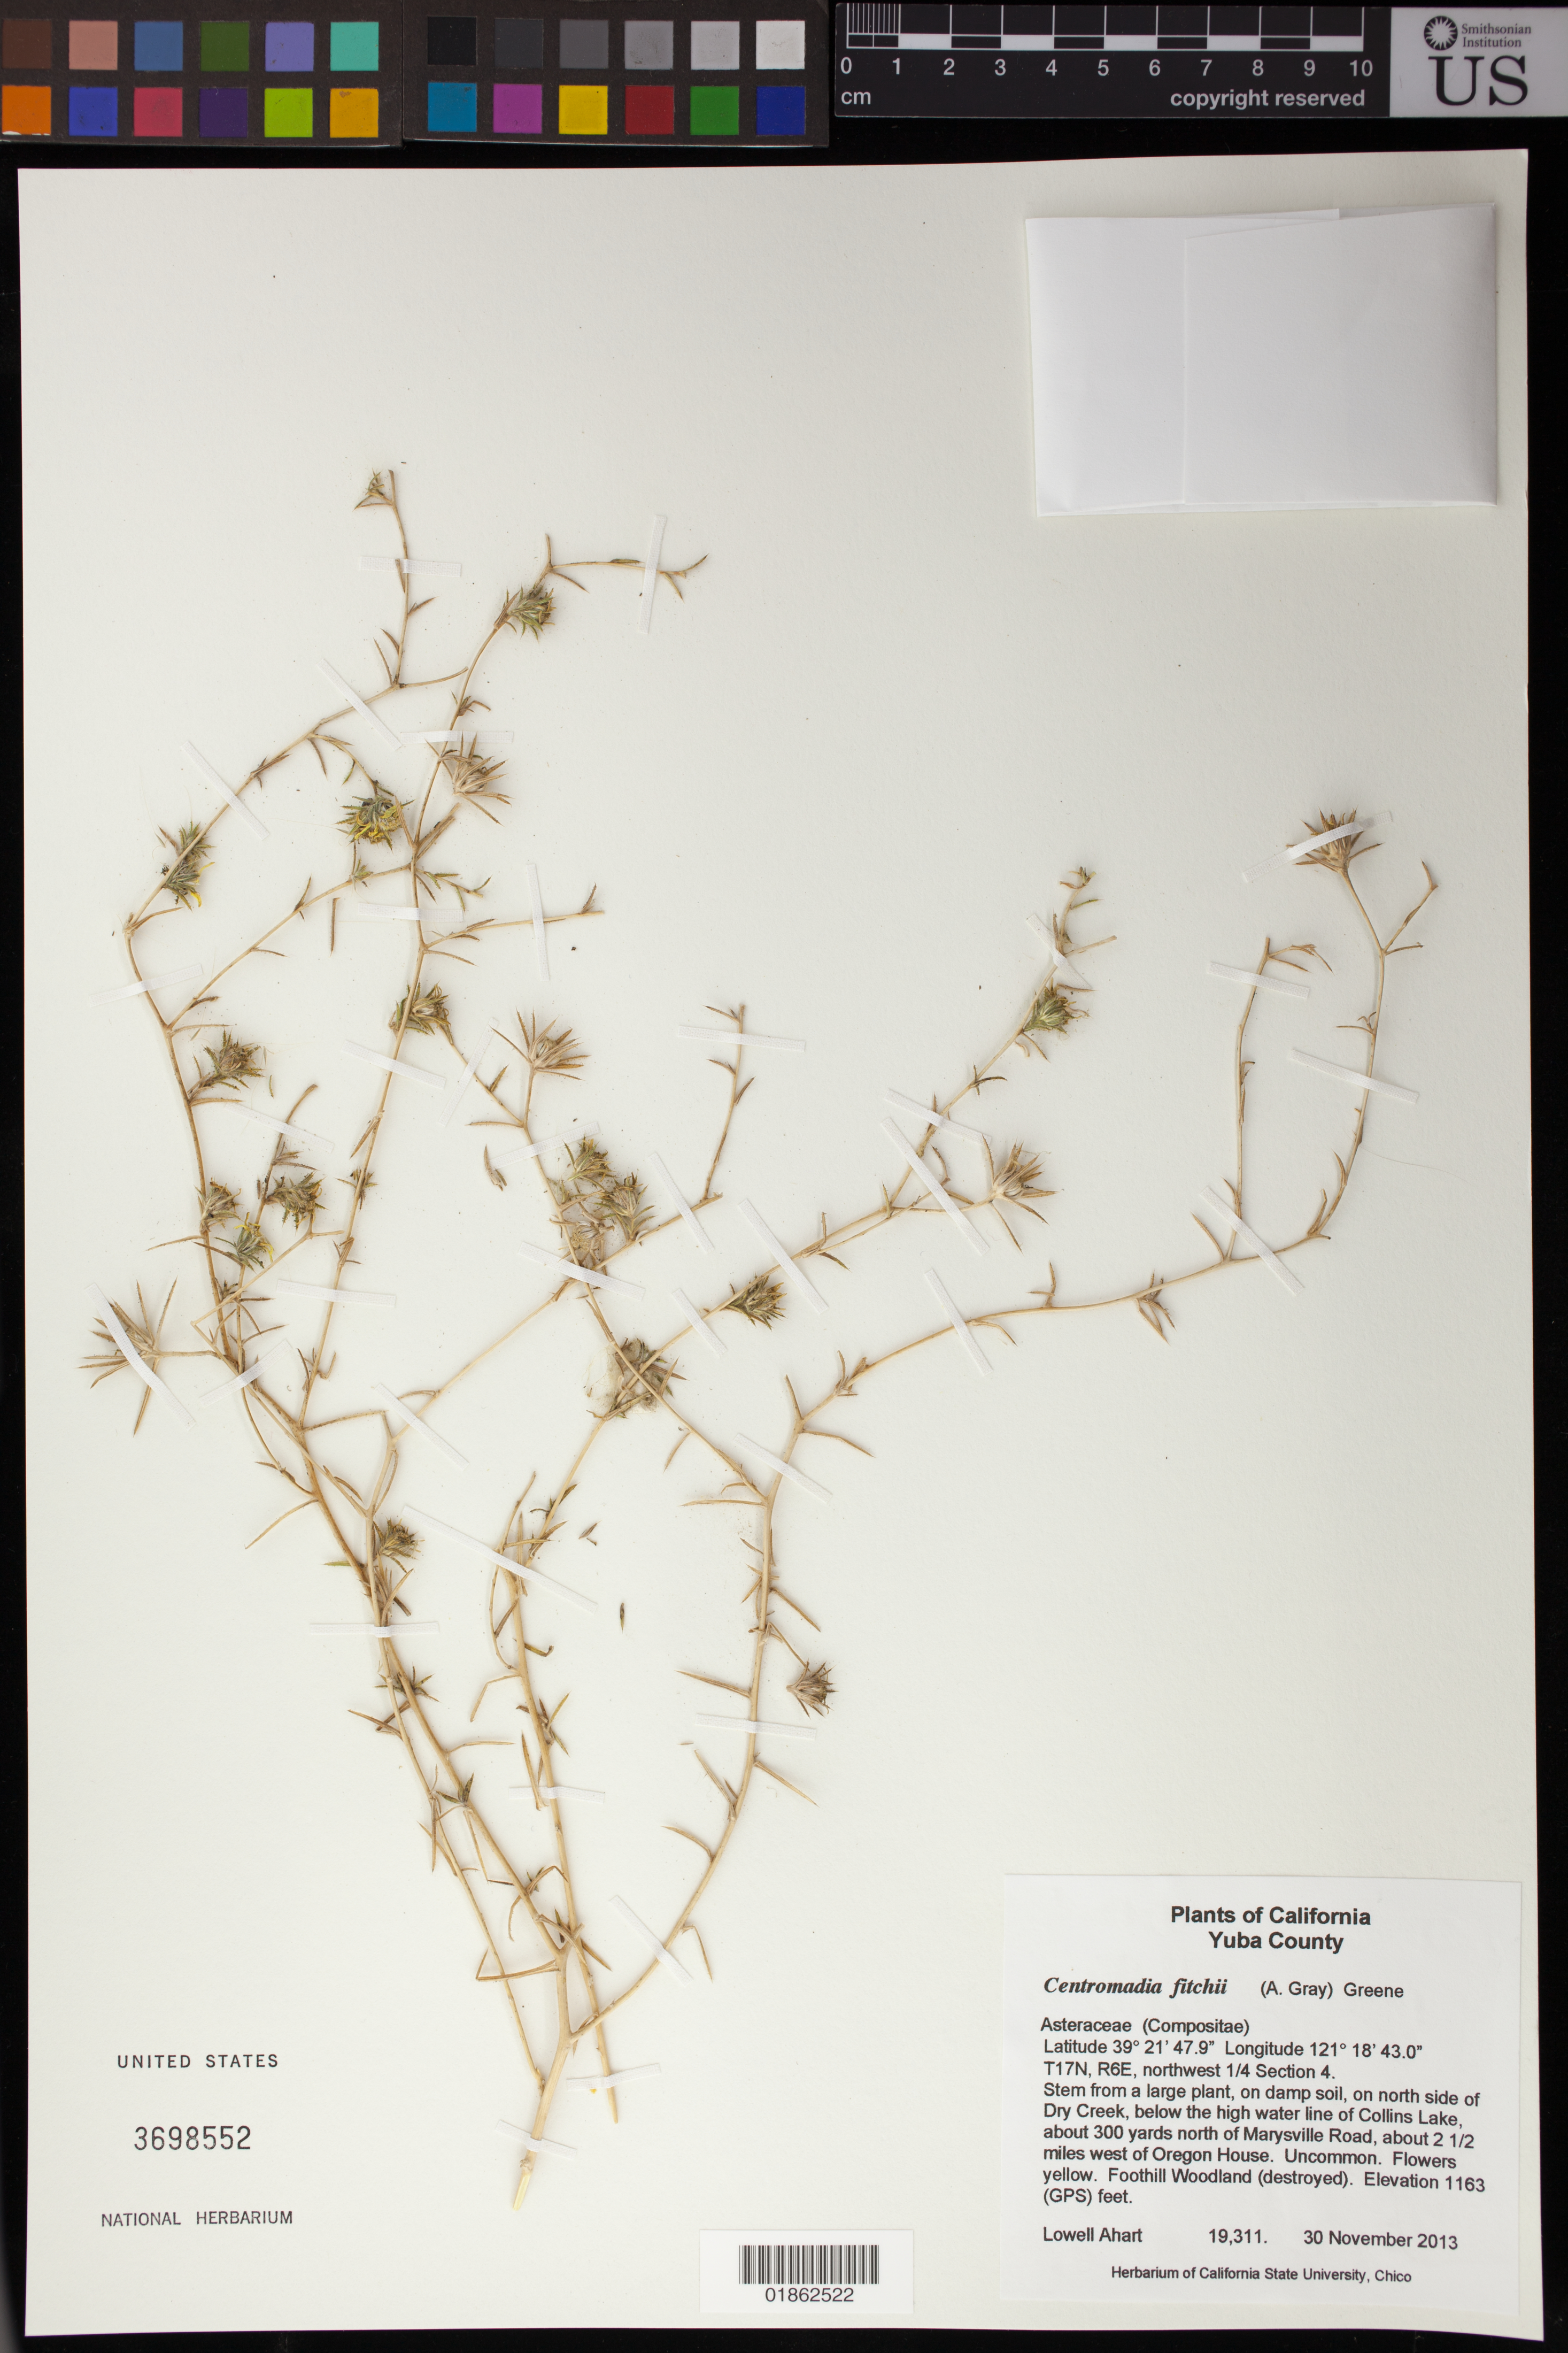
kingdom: Plantae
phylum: Tracheophyta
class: Magnoliopsida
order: Asterales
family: Asteraceae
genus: Centromadia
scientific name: Centromadia fitchii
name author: (A. Gray) Greene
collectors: L. Ahart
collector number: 19311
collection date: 2013-11-30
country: United States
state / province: California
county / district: Yuba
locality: On north side of Dry Creek, below the high water line of Collins Lake, about 300 yards north of Marysville Road, about 2 1/2 miles west of Oregon House.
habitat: Foothill Woodland (destroyed).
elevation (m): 354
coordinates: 39 21 47.9 N, 121 18 43.0 W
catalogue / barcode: US 3698552